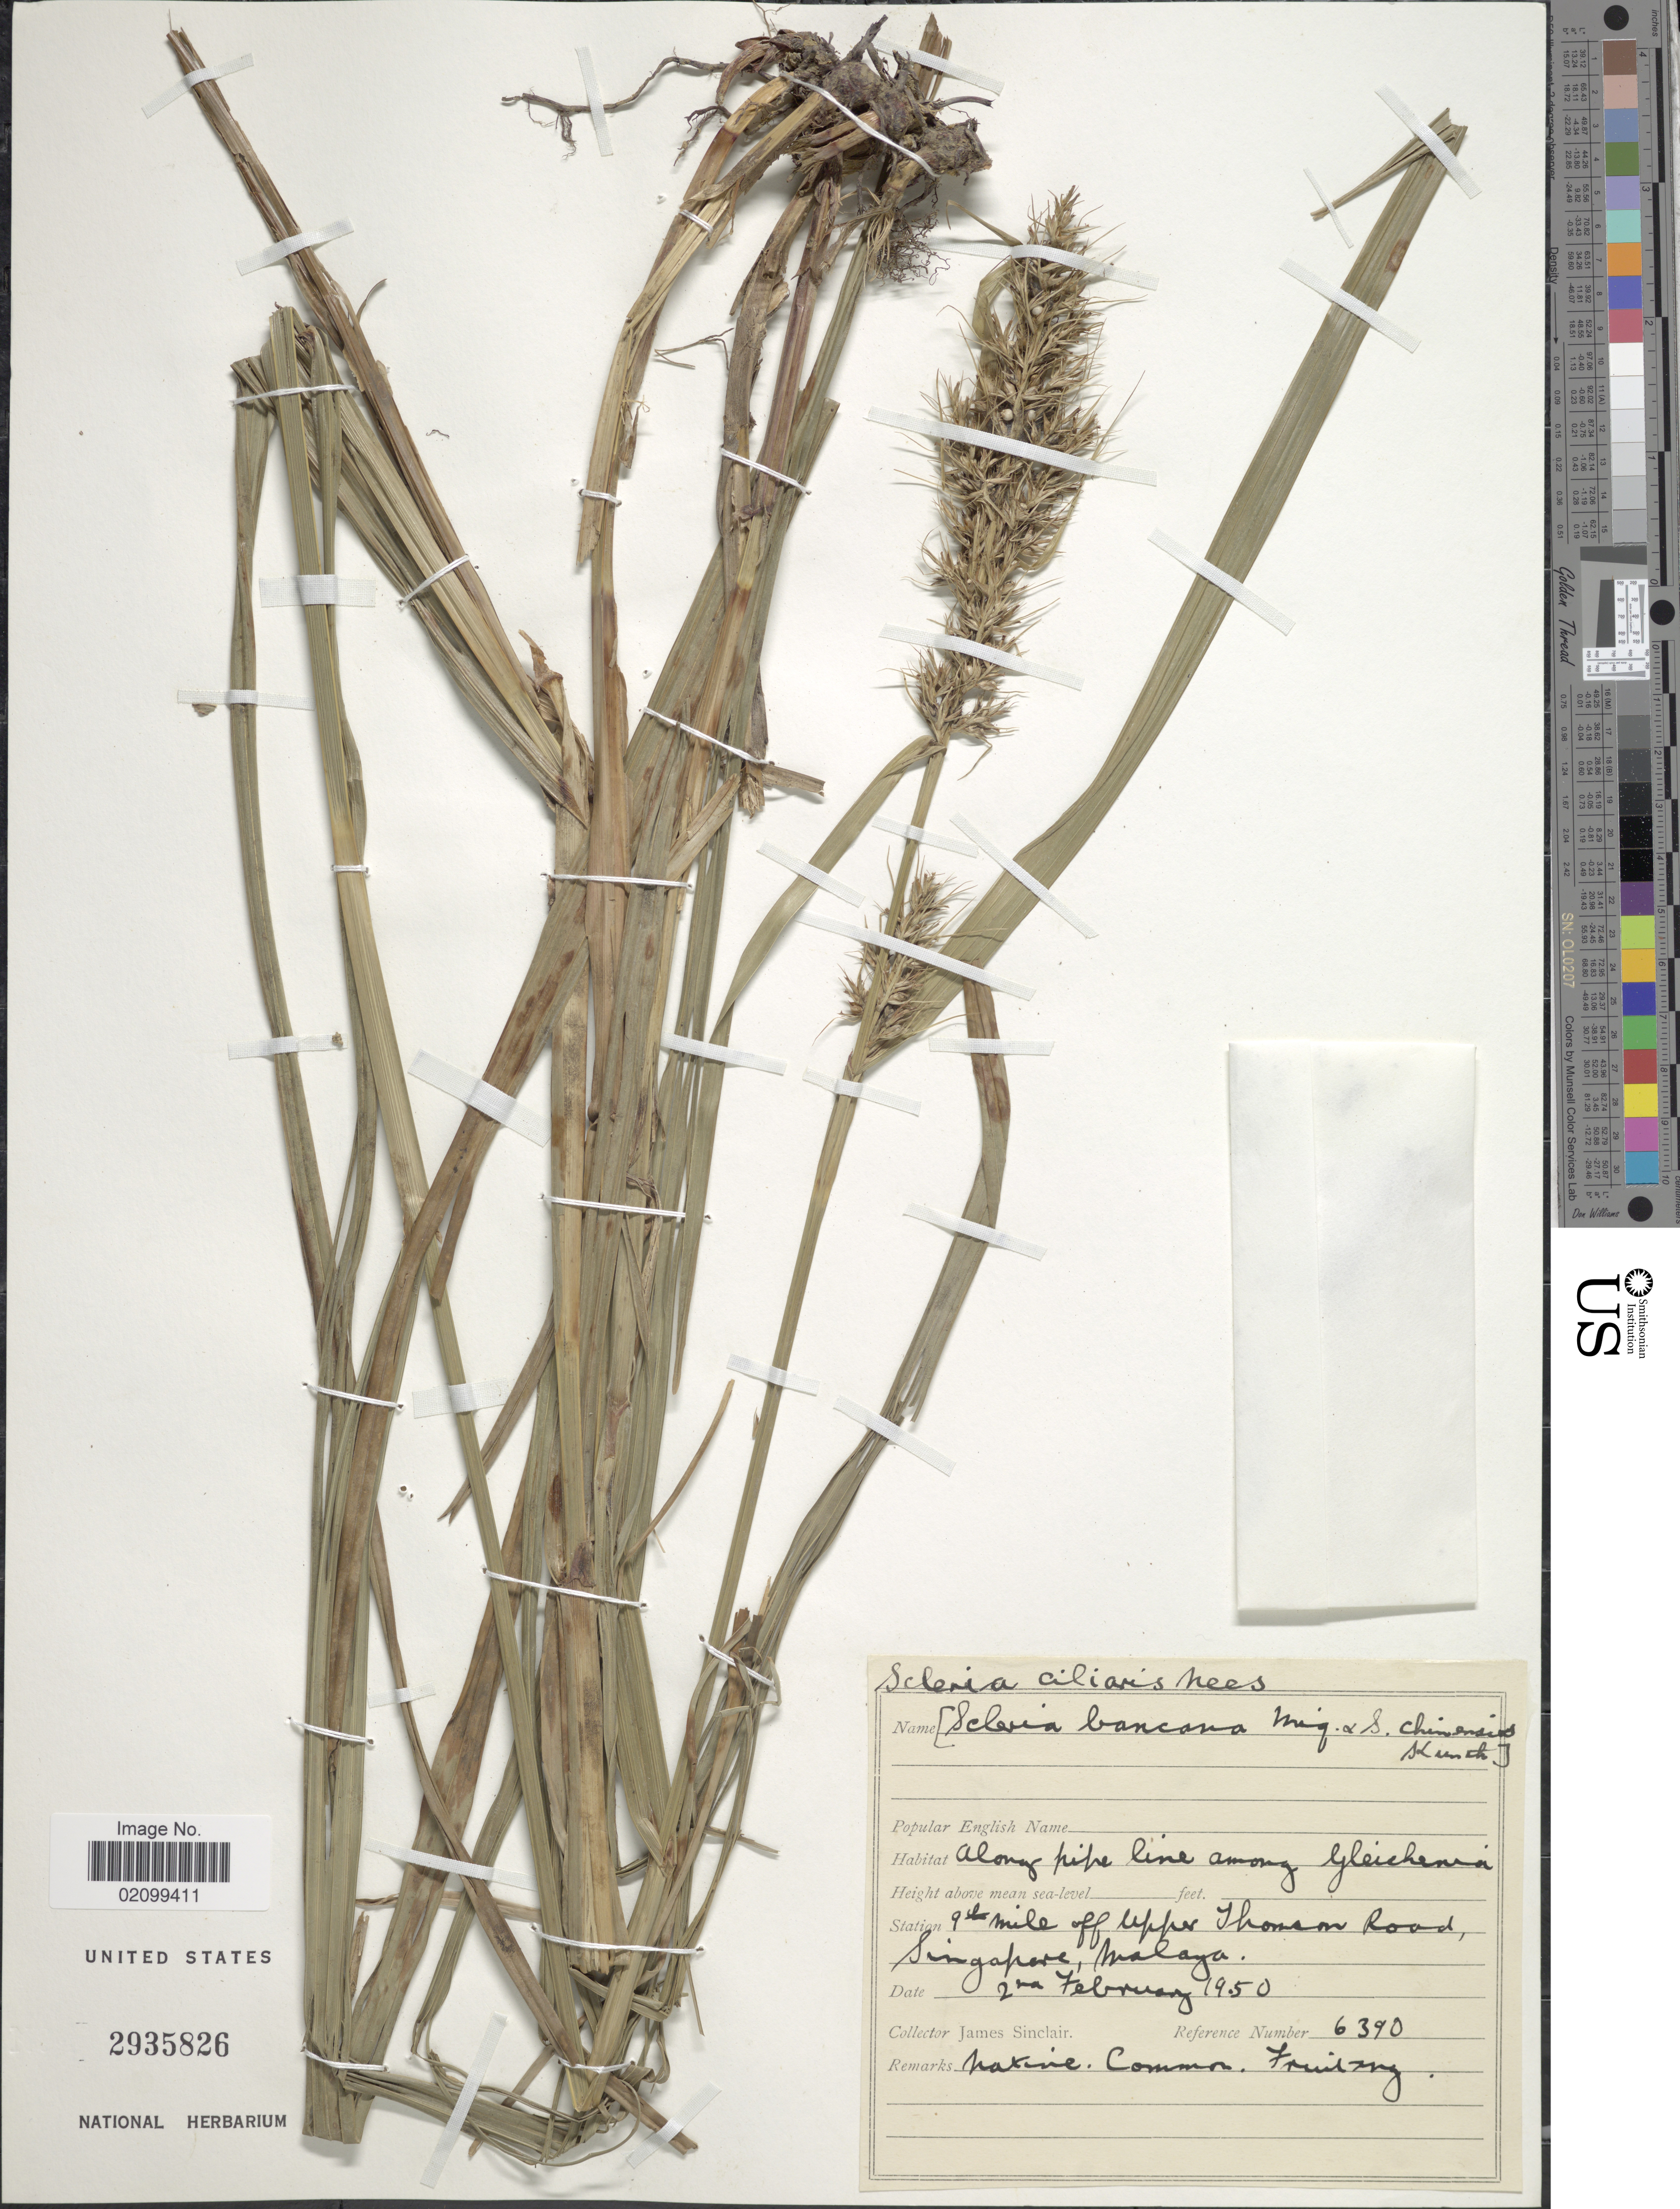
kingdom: Plantae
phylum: Tracheophyta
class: Liliopsida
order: Poales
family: Cyperaceae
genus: Scleria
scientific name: Scleria ciliaris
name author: Nees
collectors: J. Sinclair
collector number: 6390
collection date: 1950-02-02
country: Singapore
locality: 9th mile off upper Thomson Road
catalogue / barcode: US 2935826